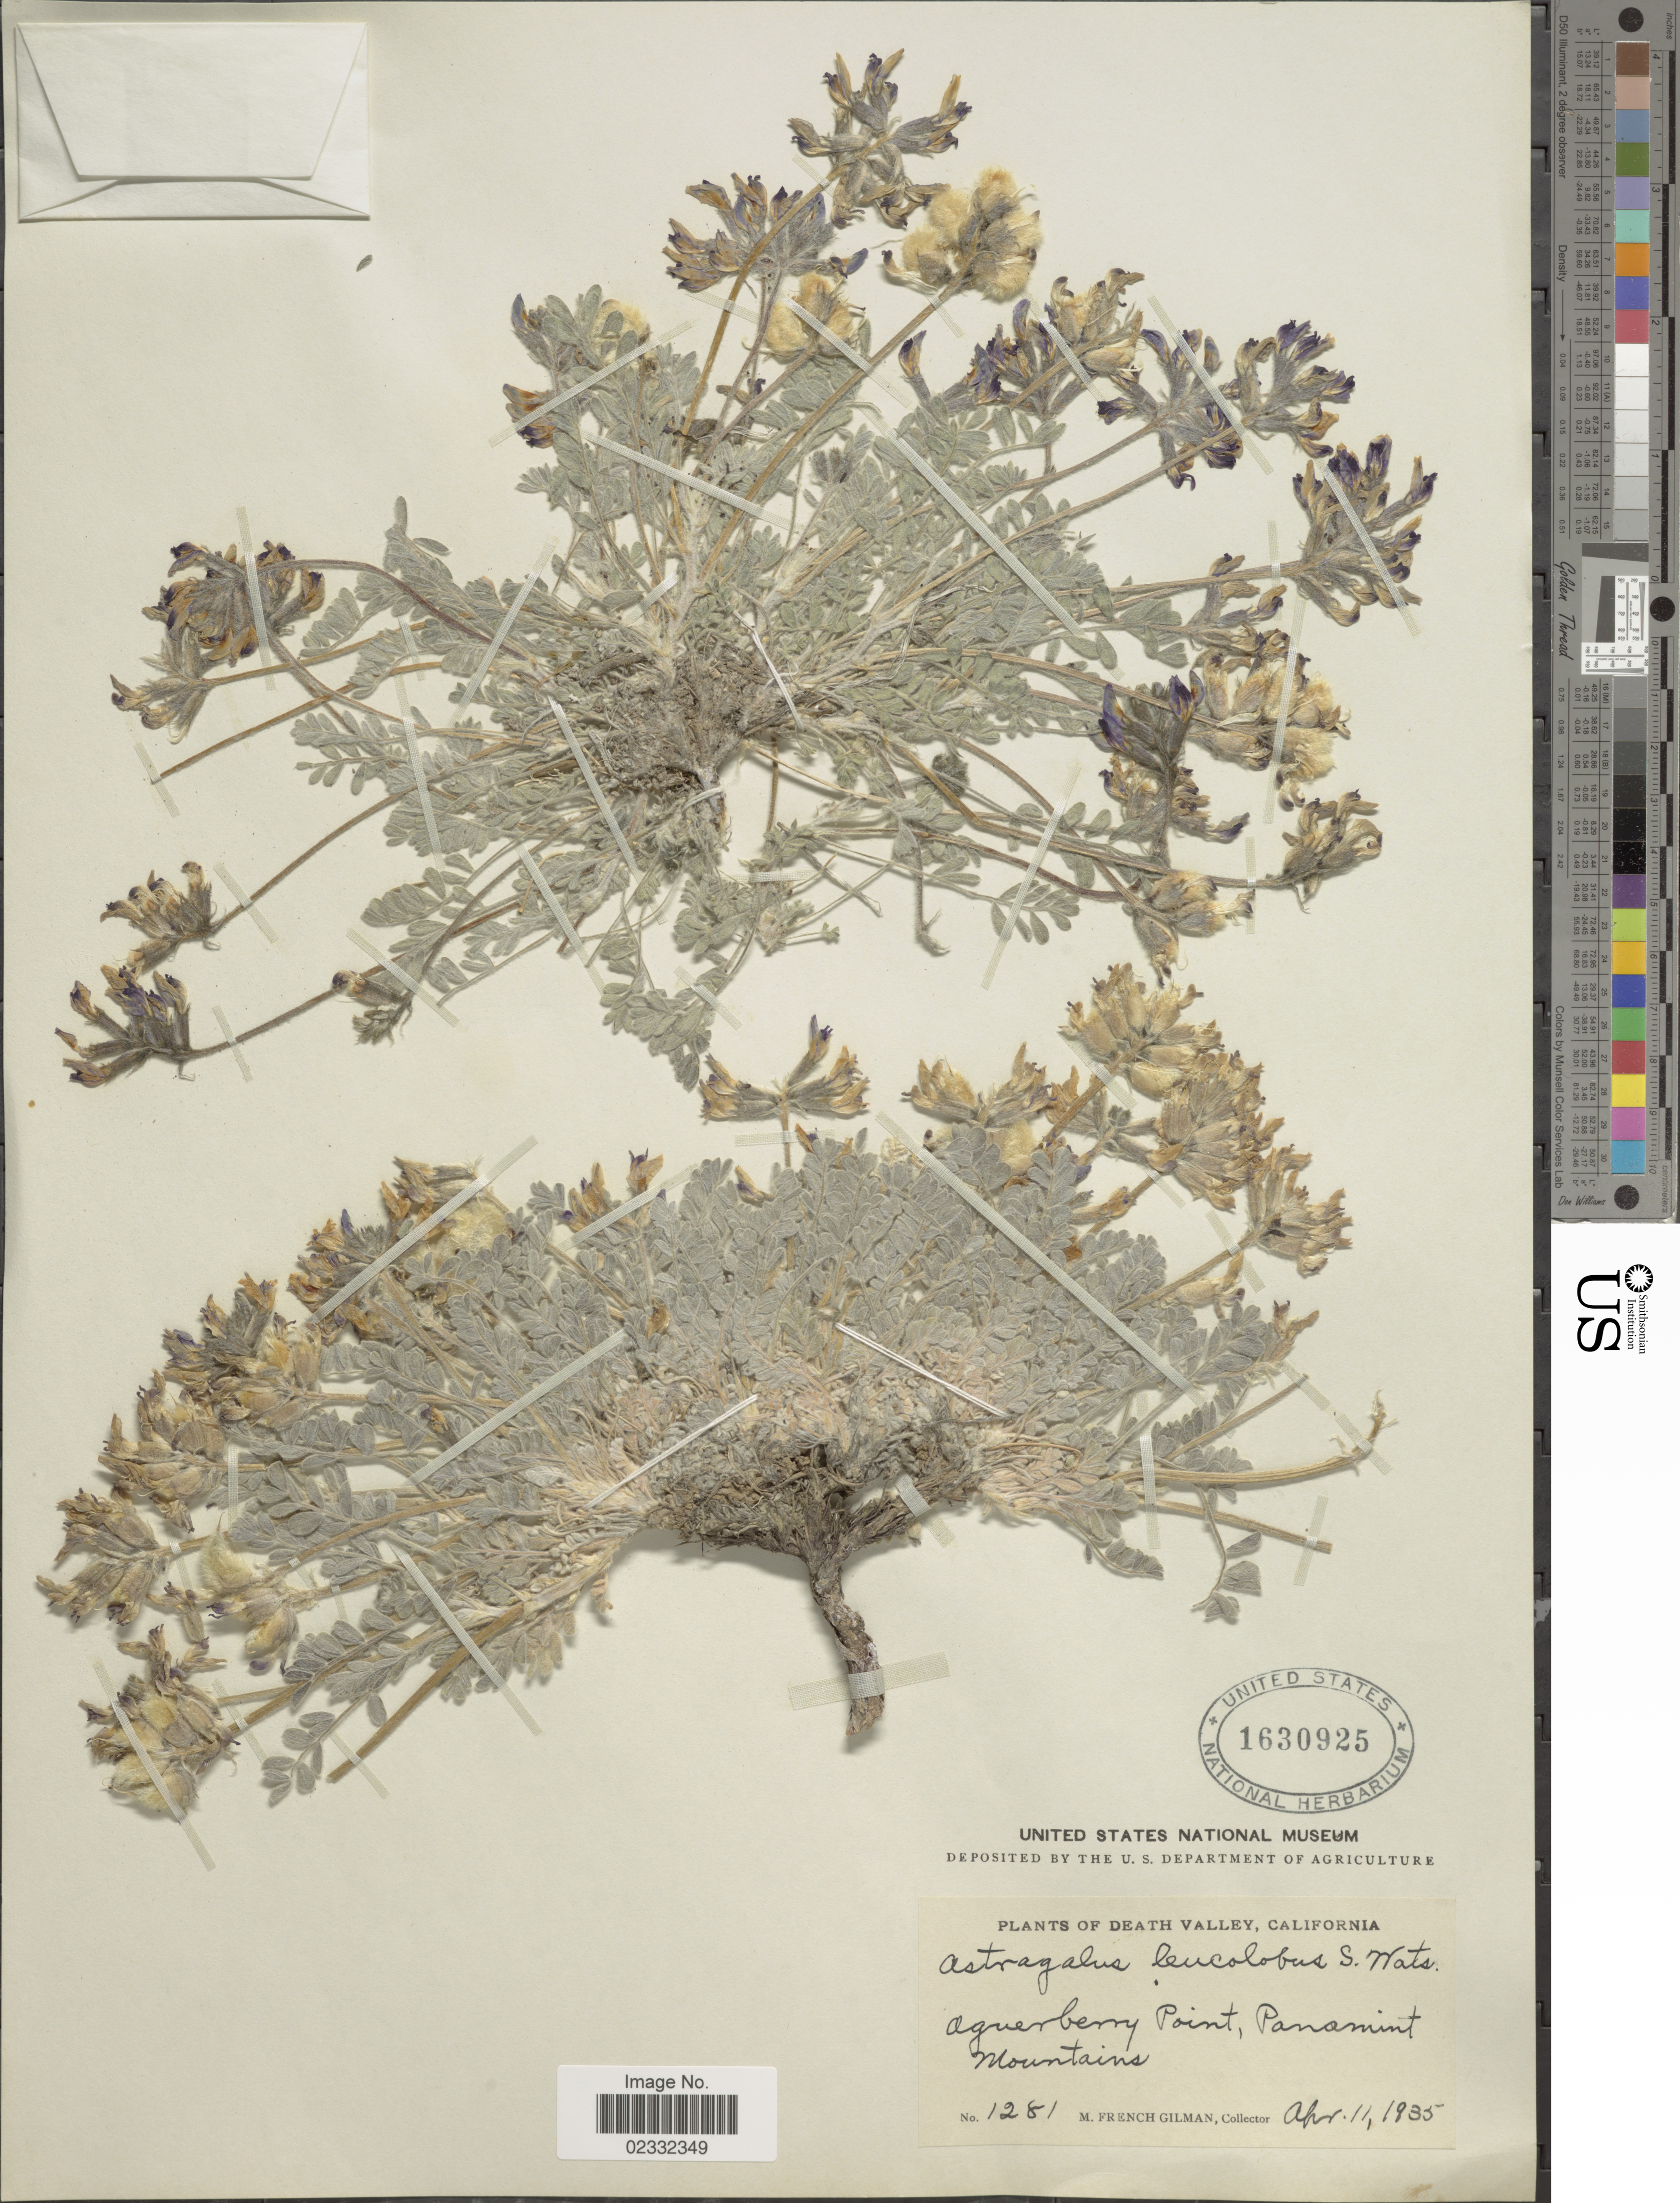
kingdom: Plantae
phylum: Tracheophyta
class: Magnoliopsida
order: Fabales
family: Fabaceae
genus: Astragalus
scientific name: Astragalus leucolobus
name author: S. Watson ex M.E. Jones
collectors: M. F. Gilman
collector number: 1281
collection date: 1935-04-11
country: United States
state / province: California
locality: Death Valley, Aguerberry Point, Panamint, Mountains,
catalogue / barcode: US 1630925